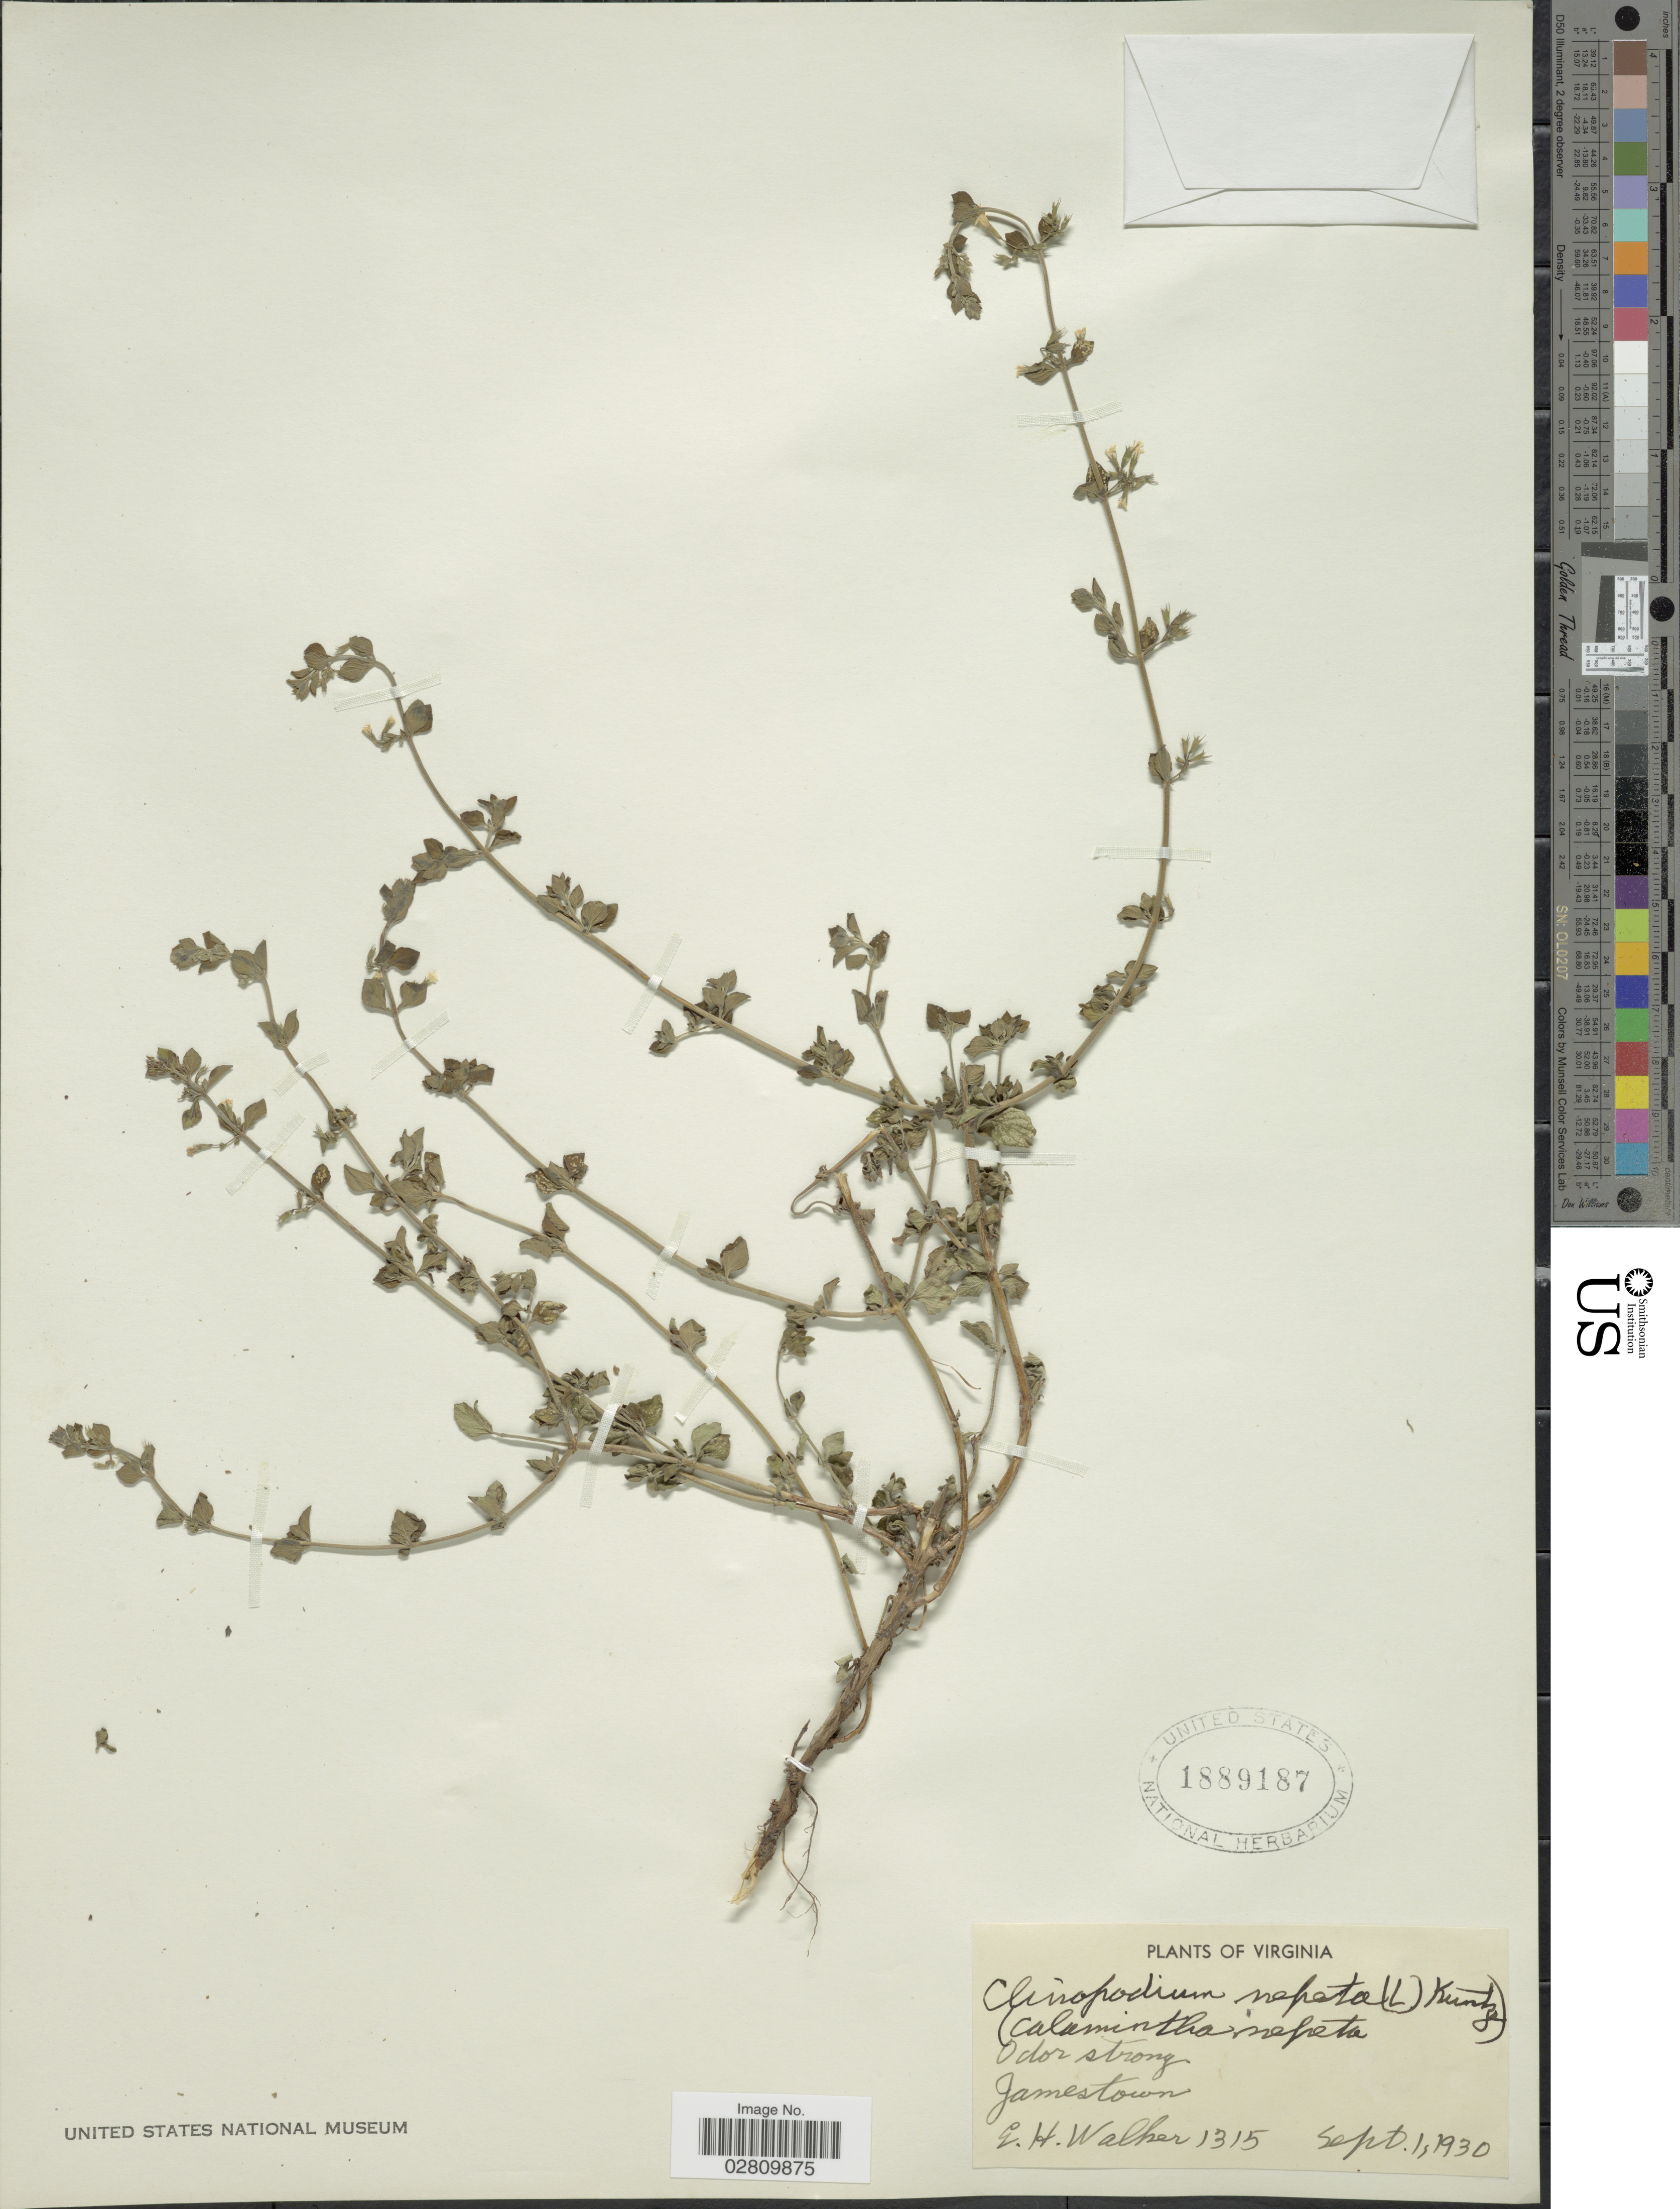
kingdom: Plantae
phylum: Tracheophyta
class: Magnoliopsida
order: Lamiales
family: Lamiaceae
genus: Clinopodium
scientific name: Clinopodium nepeta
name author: (L.) Kuntze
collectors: E. H. Walker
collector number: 1315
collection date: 1930-09-01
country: United States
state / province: Virginia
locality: Jamestown.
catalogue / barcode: US 1889187